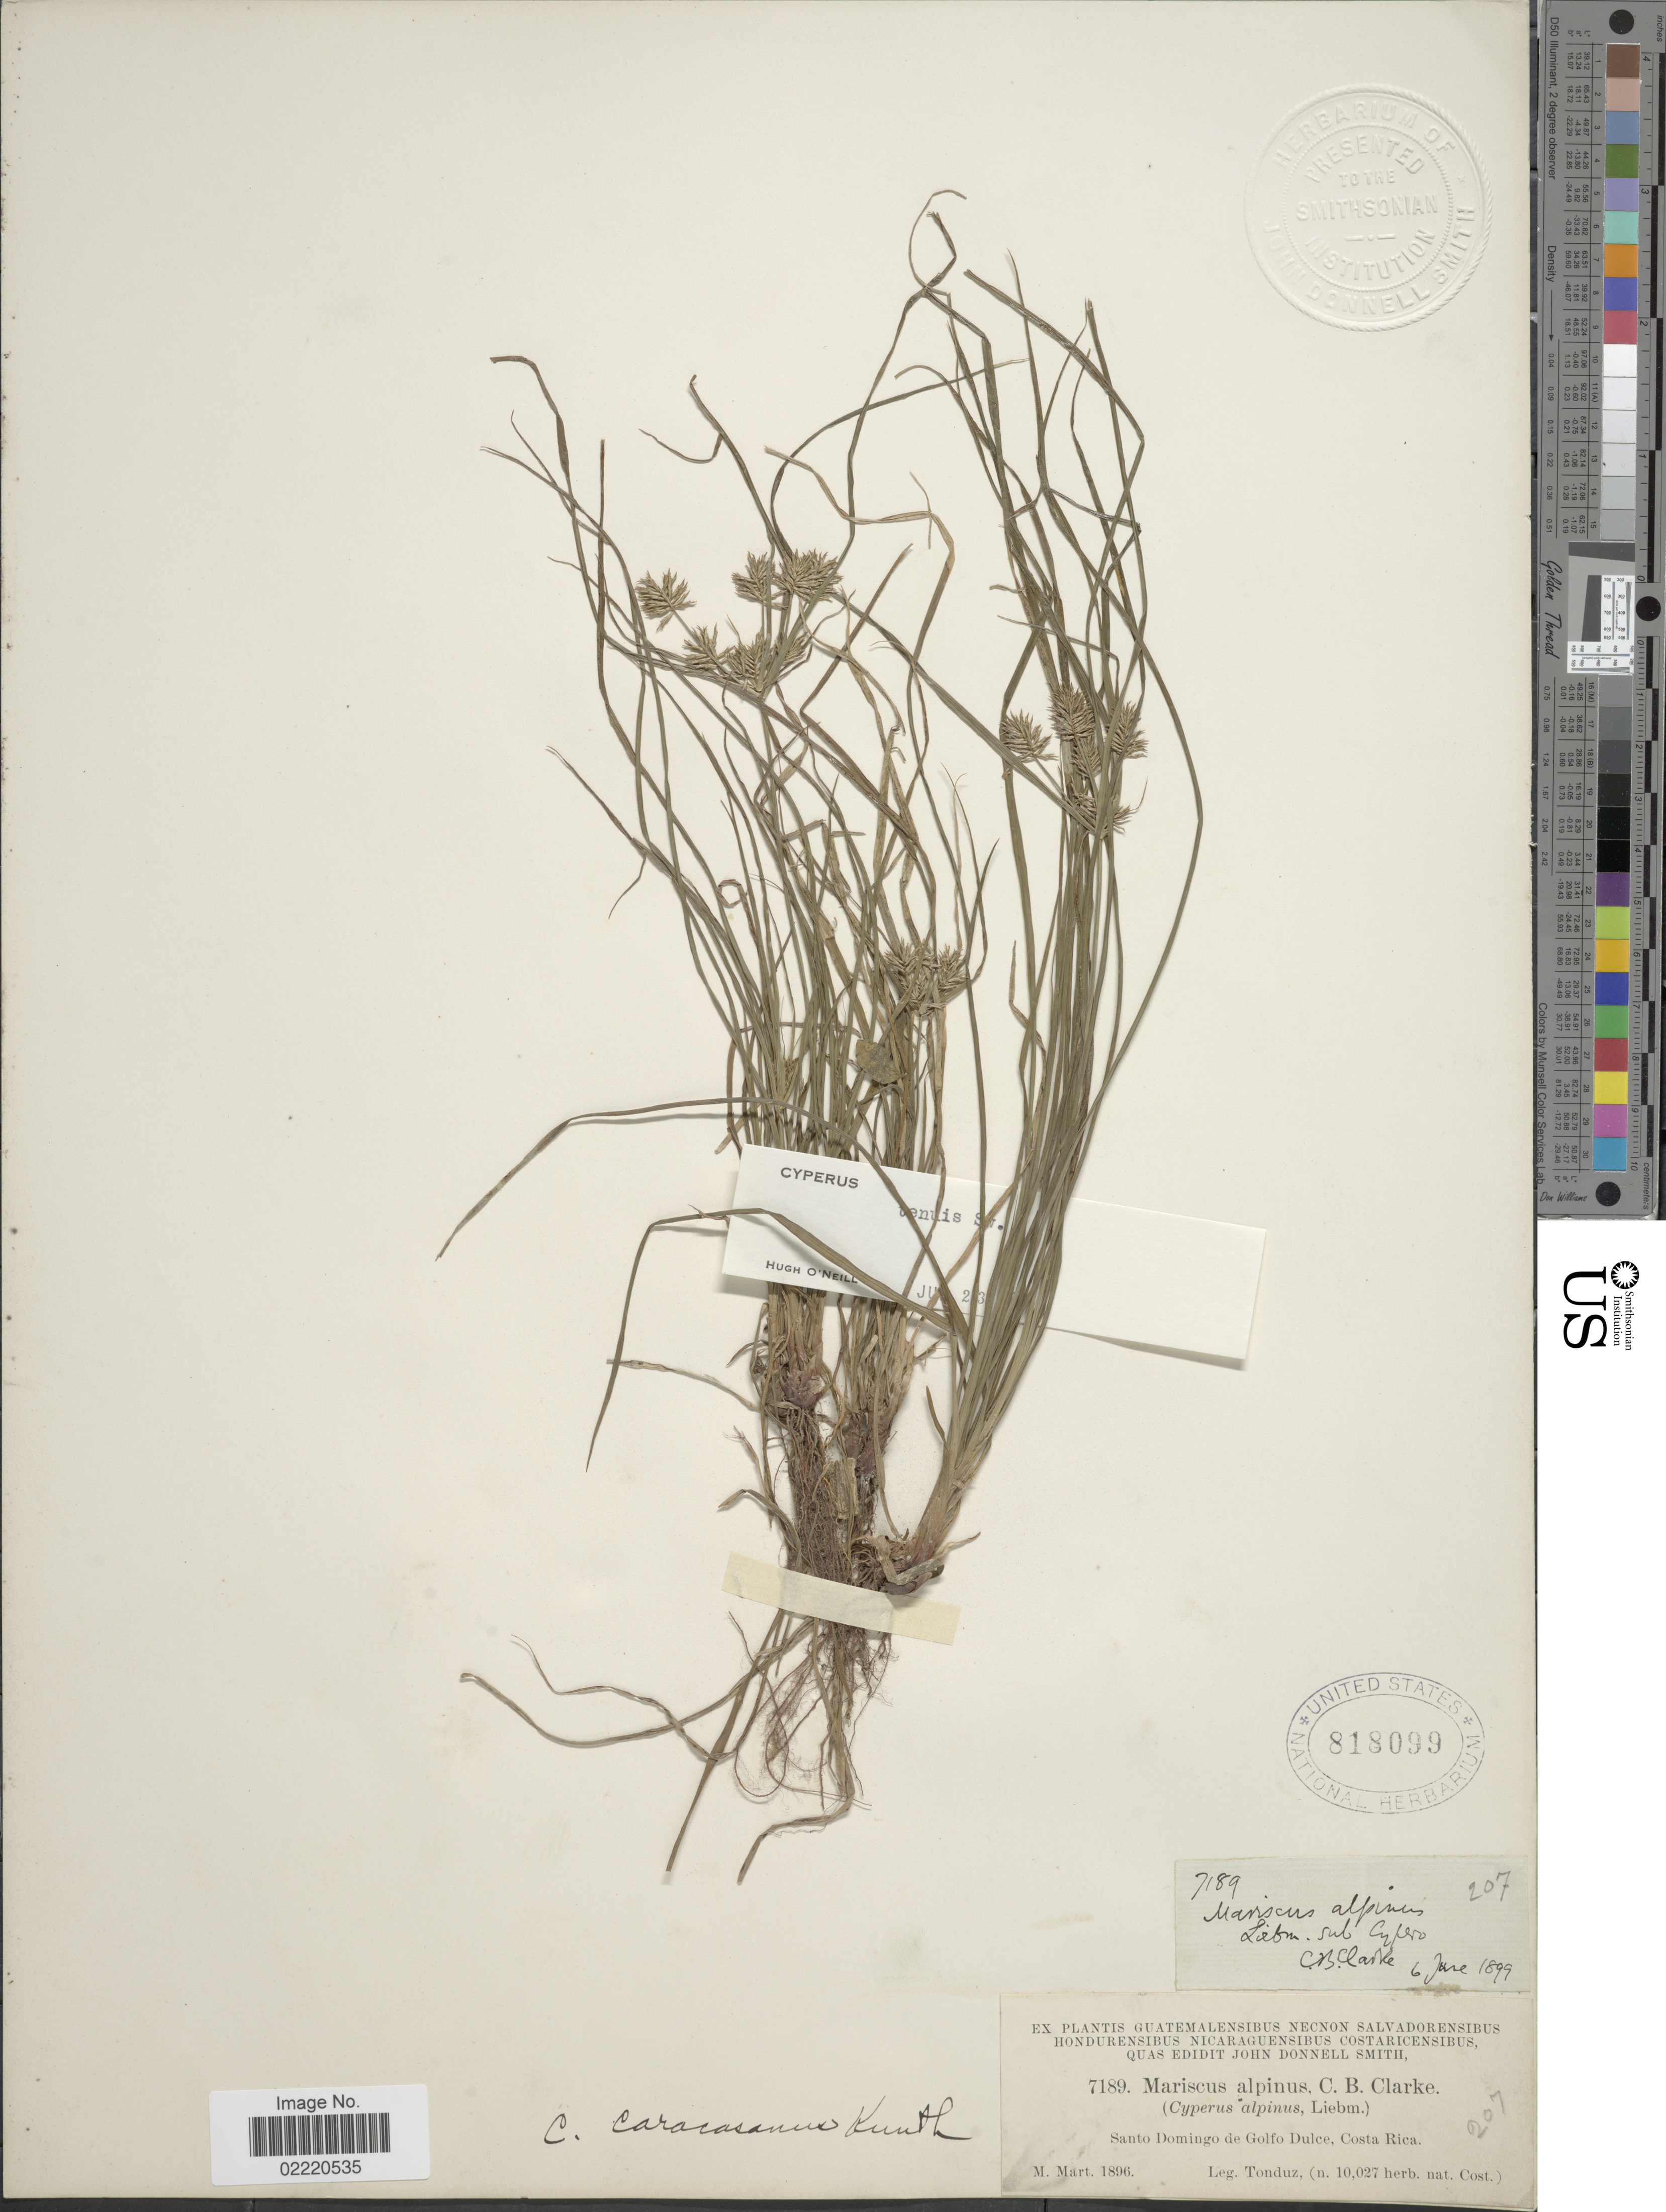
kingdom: Plantae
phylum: Tracheophyta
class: Liliopsida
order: Poales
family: Cyperaceae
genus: Cyperus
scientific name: Cyperus tenuis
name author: Sw.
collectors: A. Tonduz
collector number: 7189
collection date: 1896-03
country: Costa Rica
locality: Santo Domingo de Golfo Dulce.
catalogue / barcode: US 818099